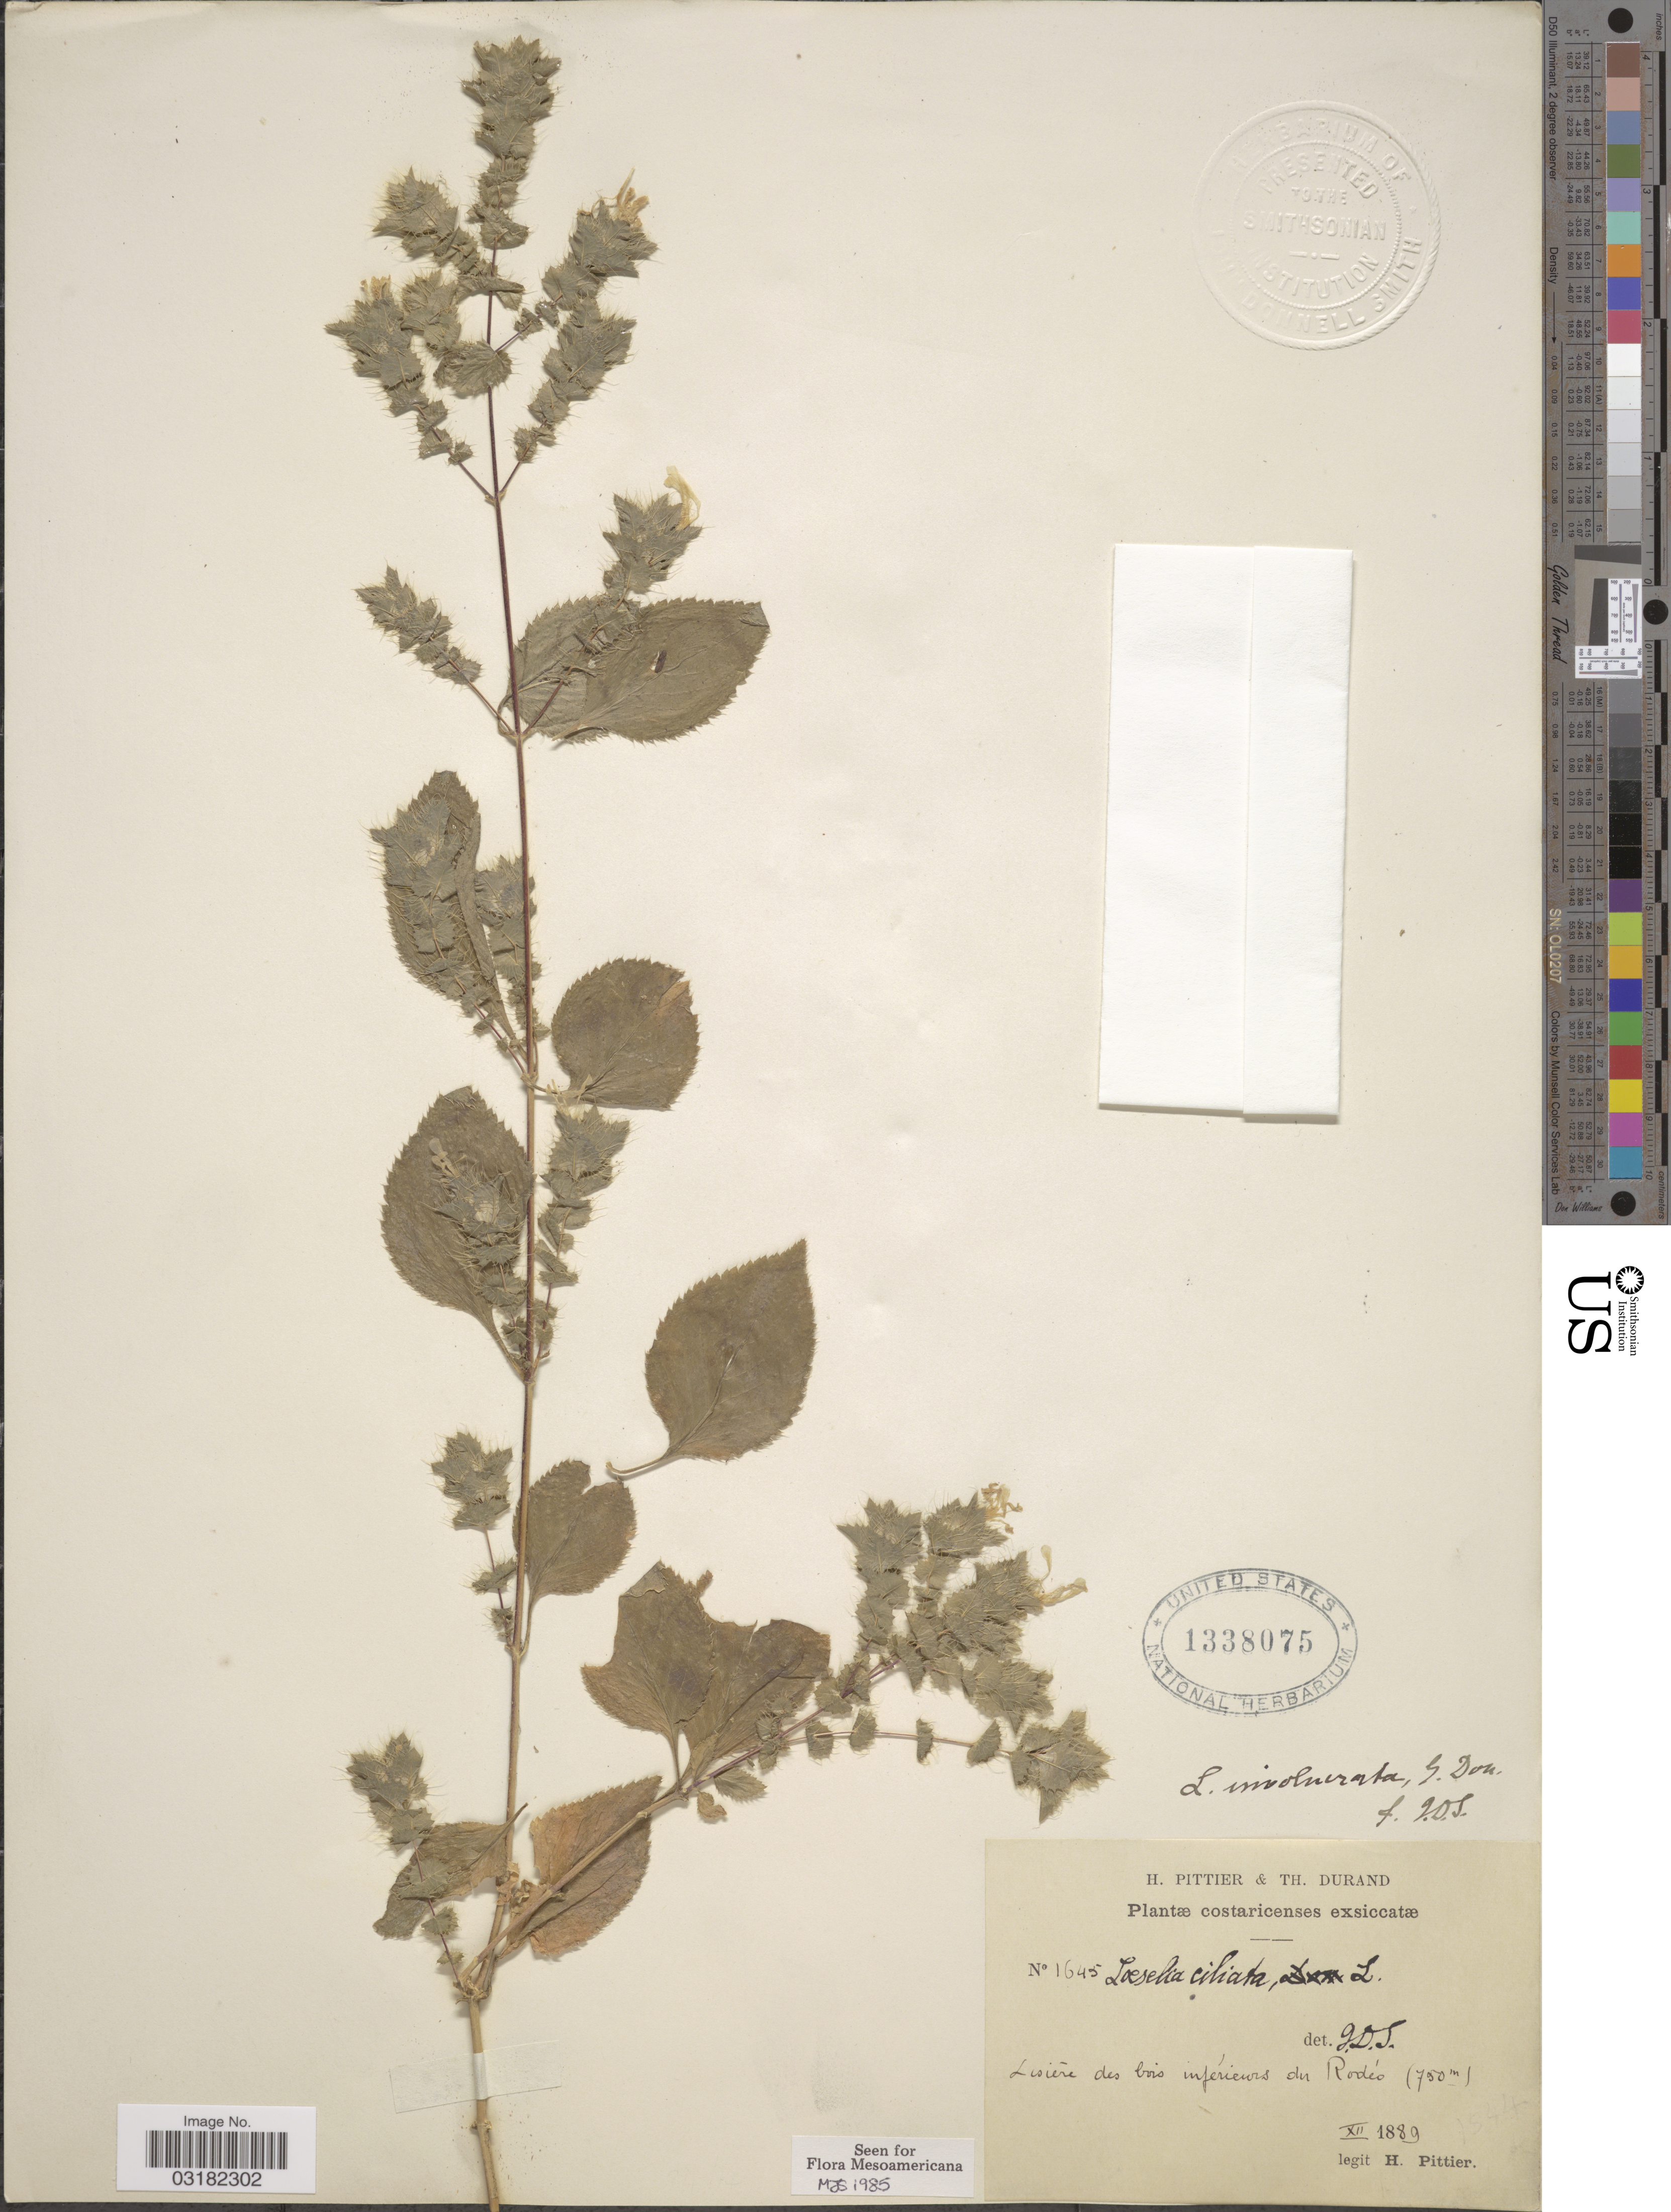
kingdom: Plantae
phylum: Tracheophyta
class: Magnoliopsida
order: Ericales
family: Polemoniaceae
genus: Loeselia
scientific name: Loeselia ciliata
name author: L.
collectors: H. F. Pittier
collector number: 1645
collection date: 1889-12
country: Costa Rica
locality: Lisiére des bois inférieurs du Rodéo.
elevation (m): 750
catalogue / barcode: US 1338075